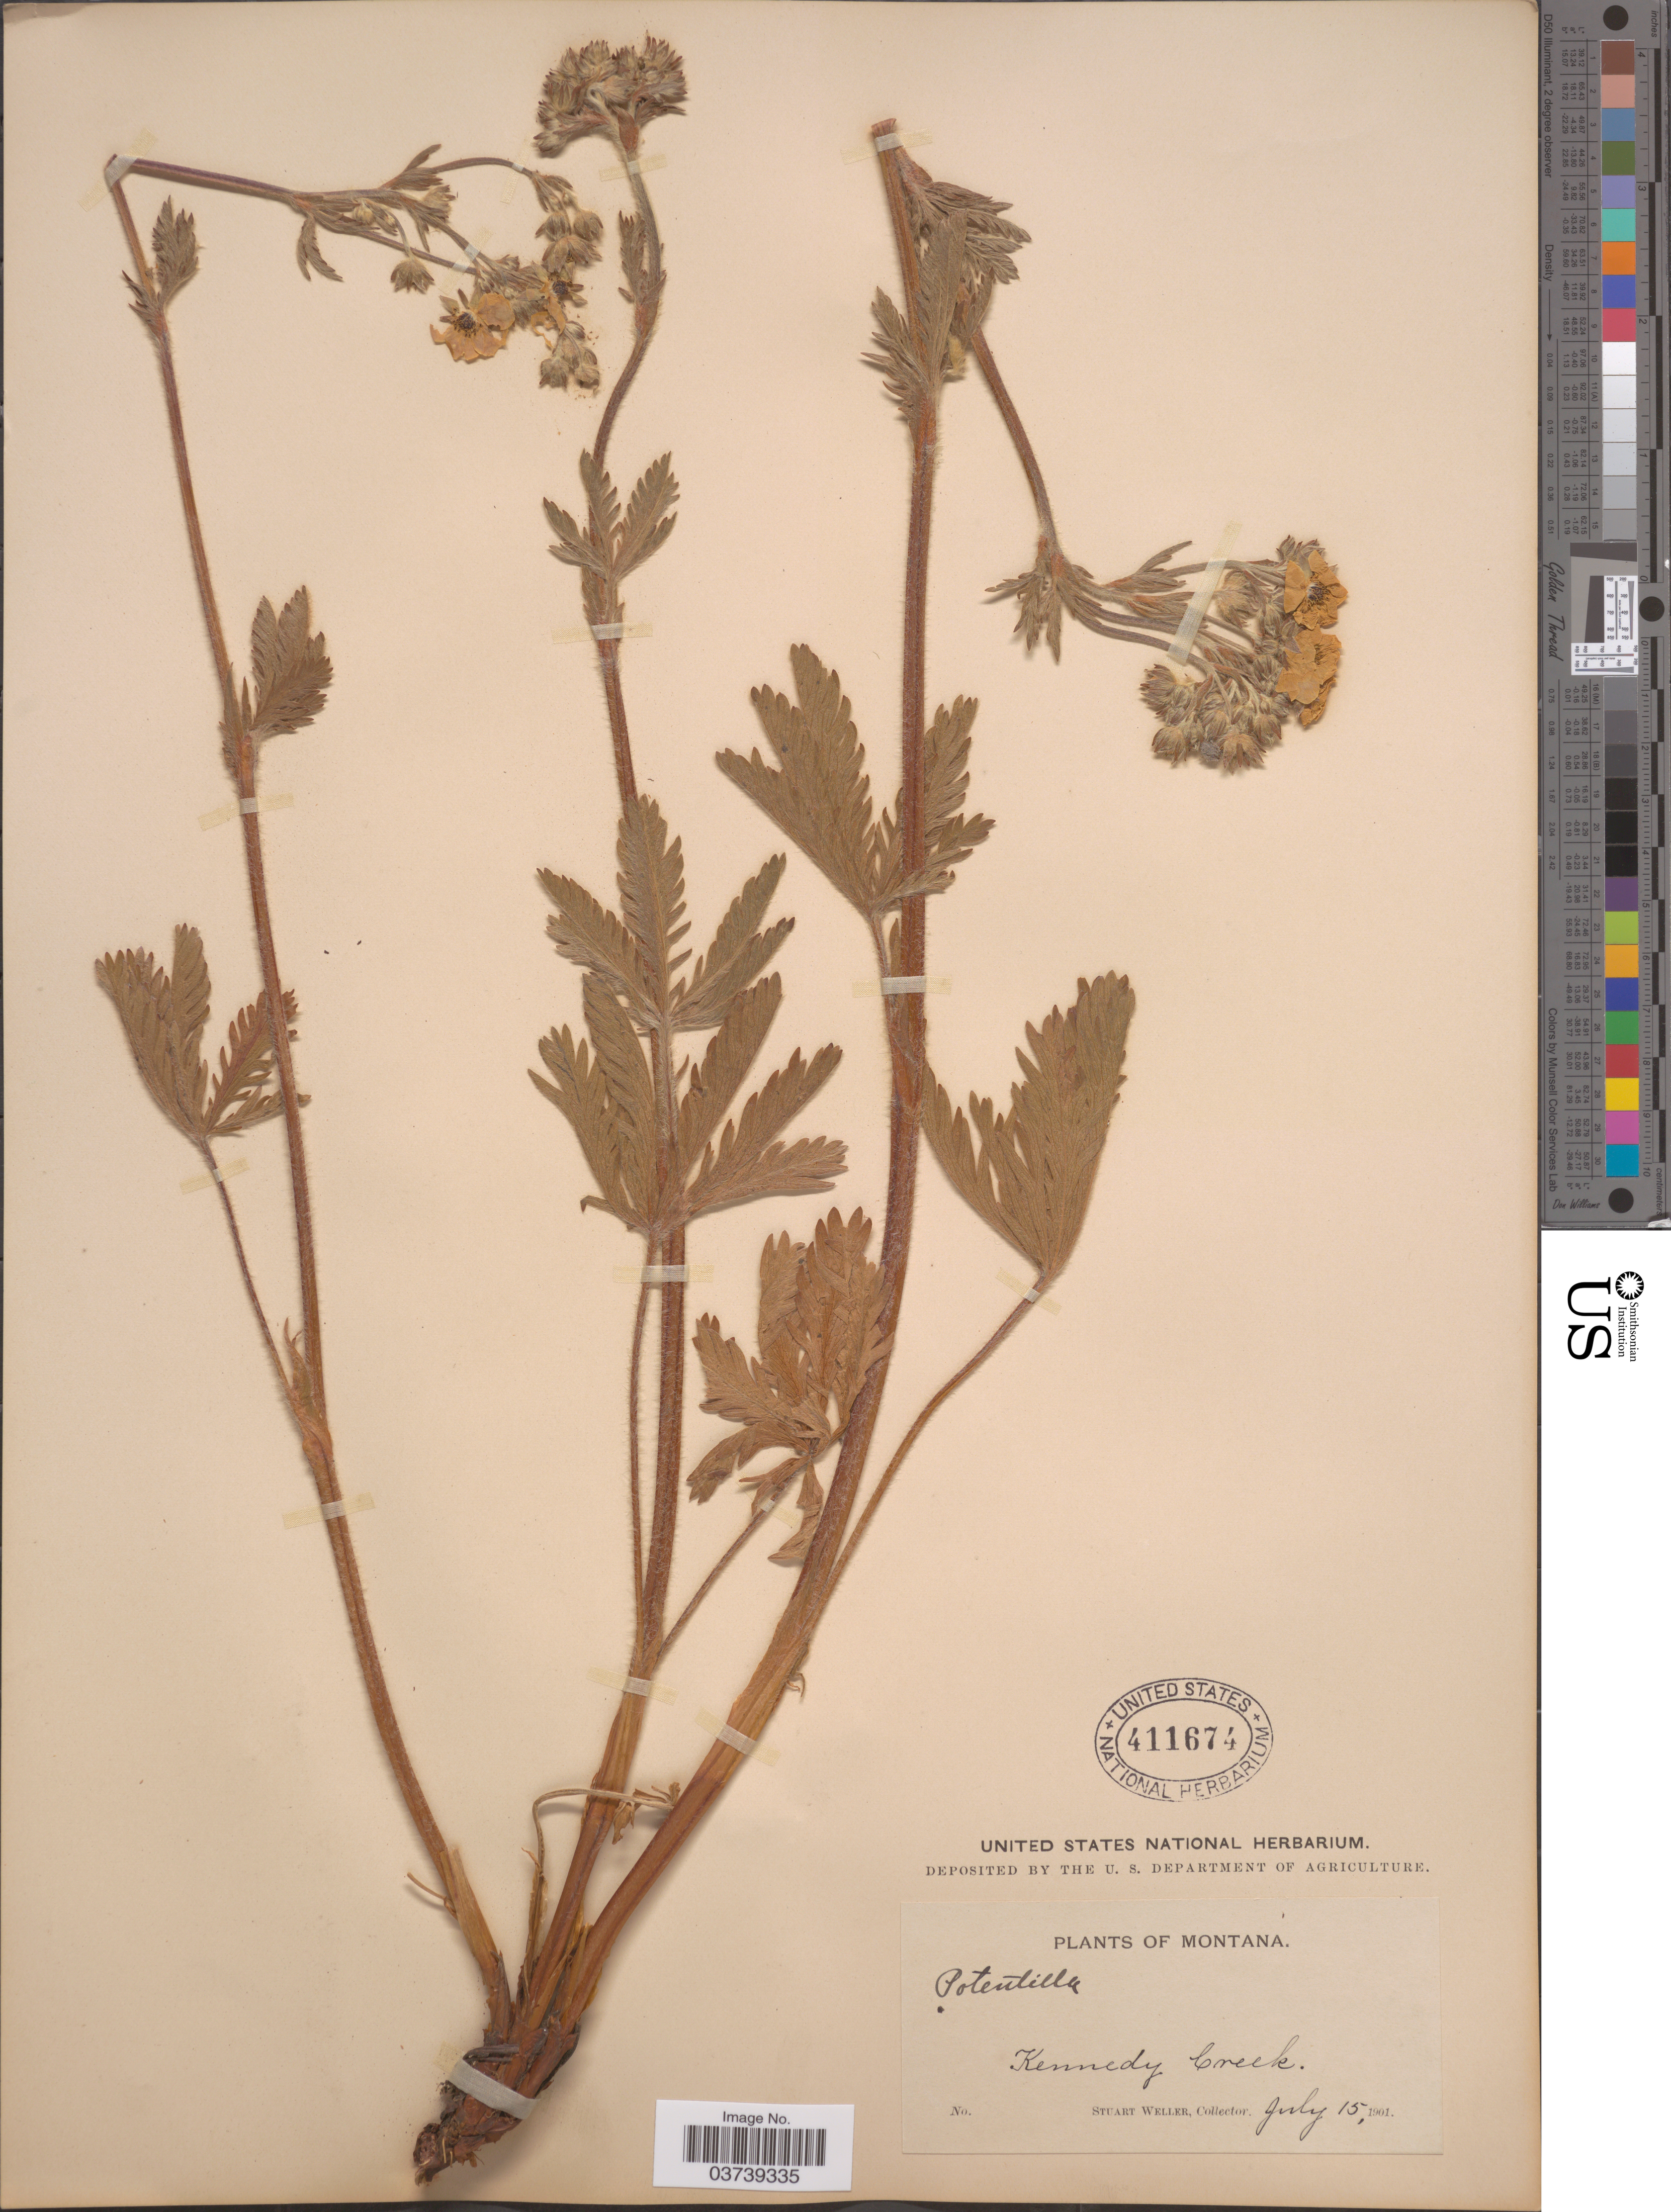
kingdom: Plantae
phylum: Tracheophyta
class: Magnoliopsida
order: Rosales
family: Rosaceae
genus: Potentilla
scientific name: Potentilla sp.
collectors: S. Weller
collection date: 1901-07-15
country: United States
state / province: Montana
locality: Kennedy Creek.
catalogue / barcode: US 411674